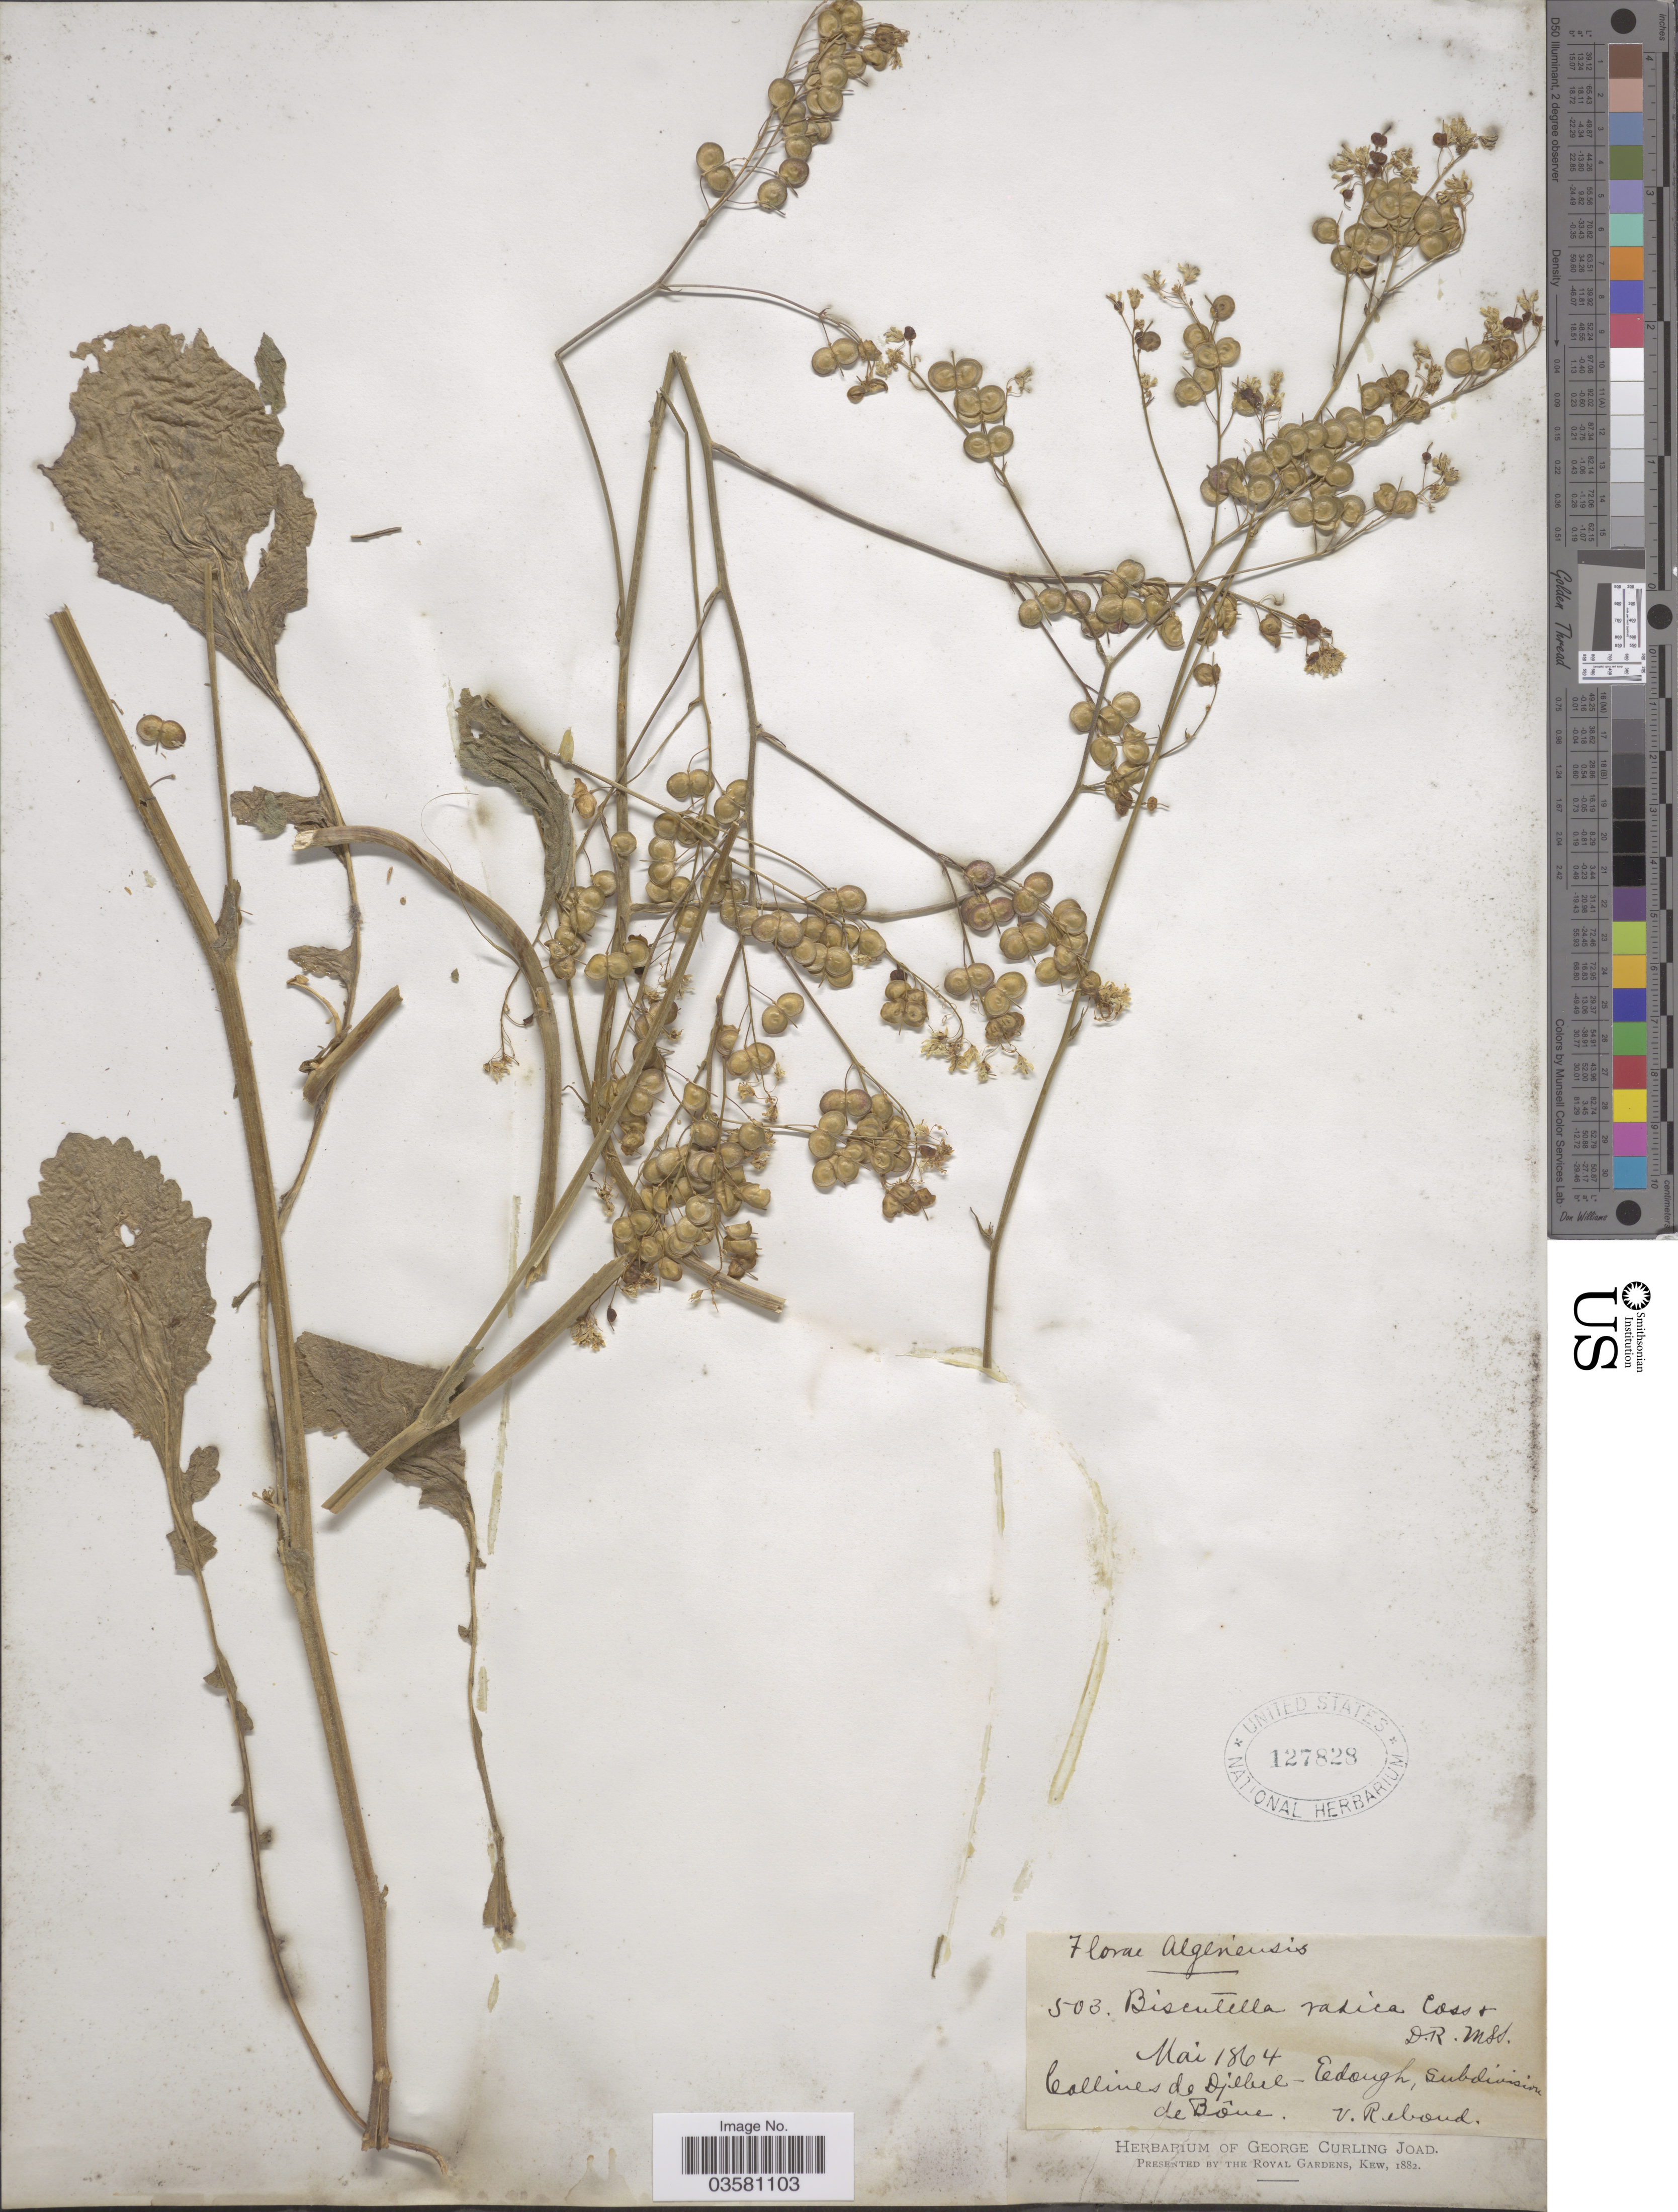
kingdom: Plantae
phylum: Tracheophyta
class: Magnoliopsida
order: Brassicales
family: Brassicaceae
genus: Biscutella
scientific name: Biscutella radicata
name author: Coss. & Durieu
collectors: V. Reboud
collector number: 503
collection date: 1864-05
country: Algeria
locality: Collines de Djebel-Eedough, Subdivision de Bône.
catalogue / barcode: US 127828